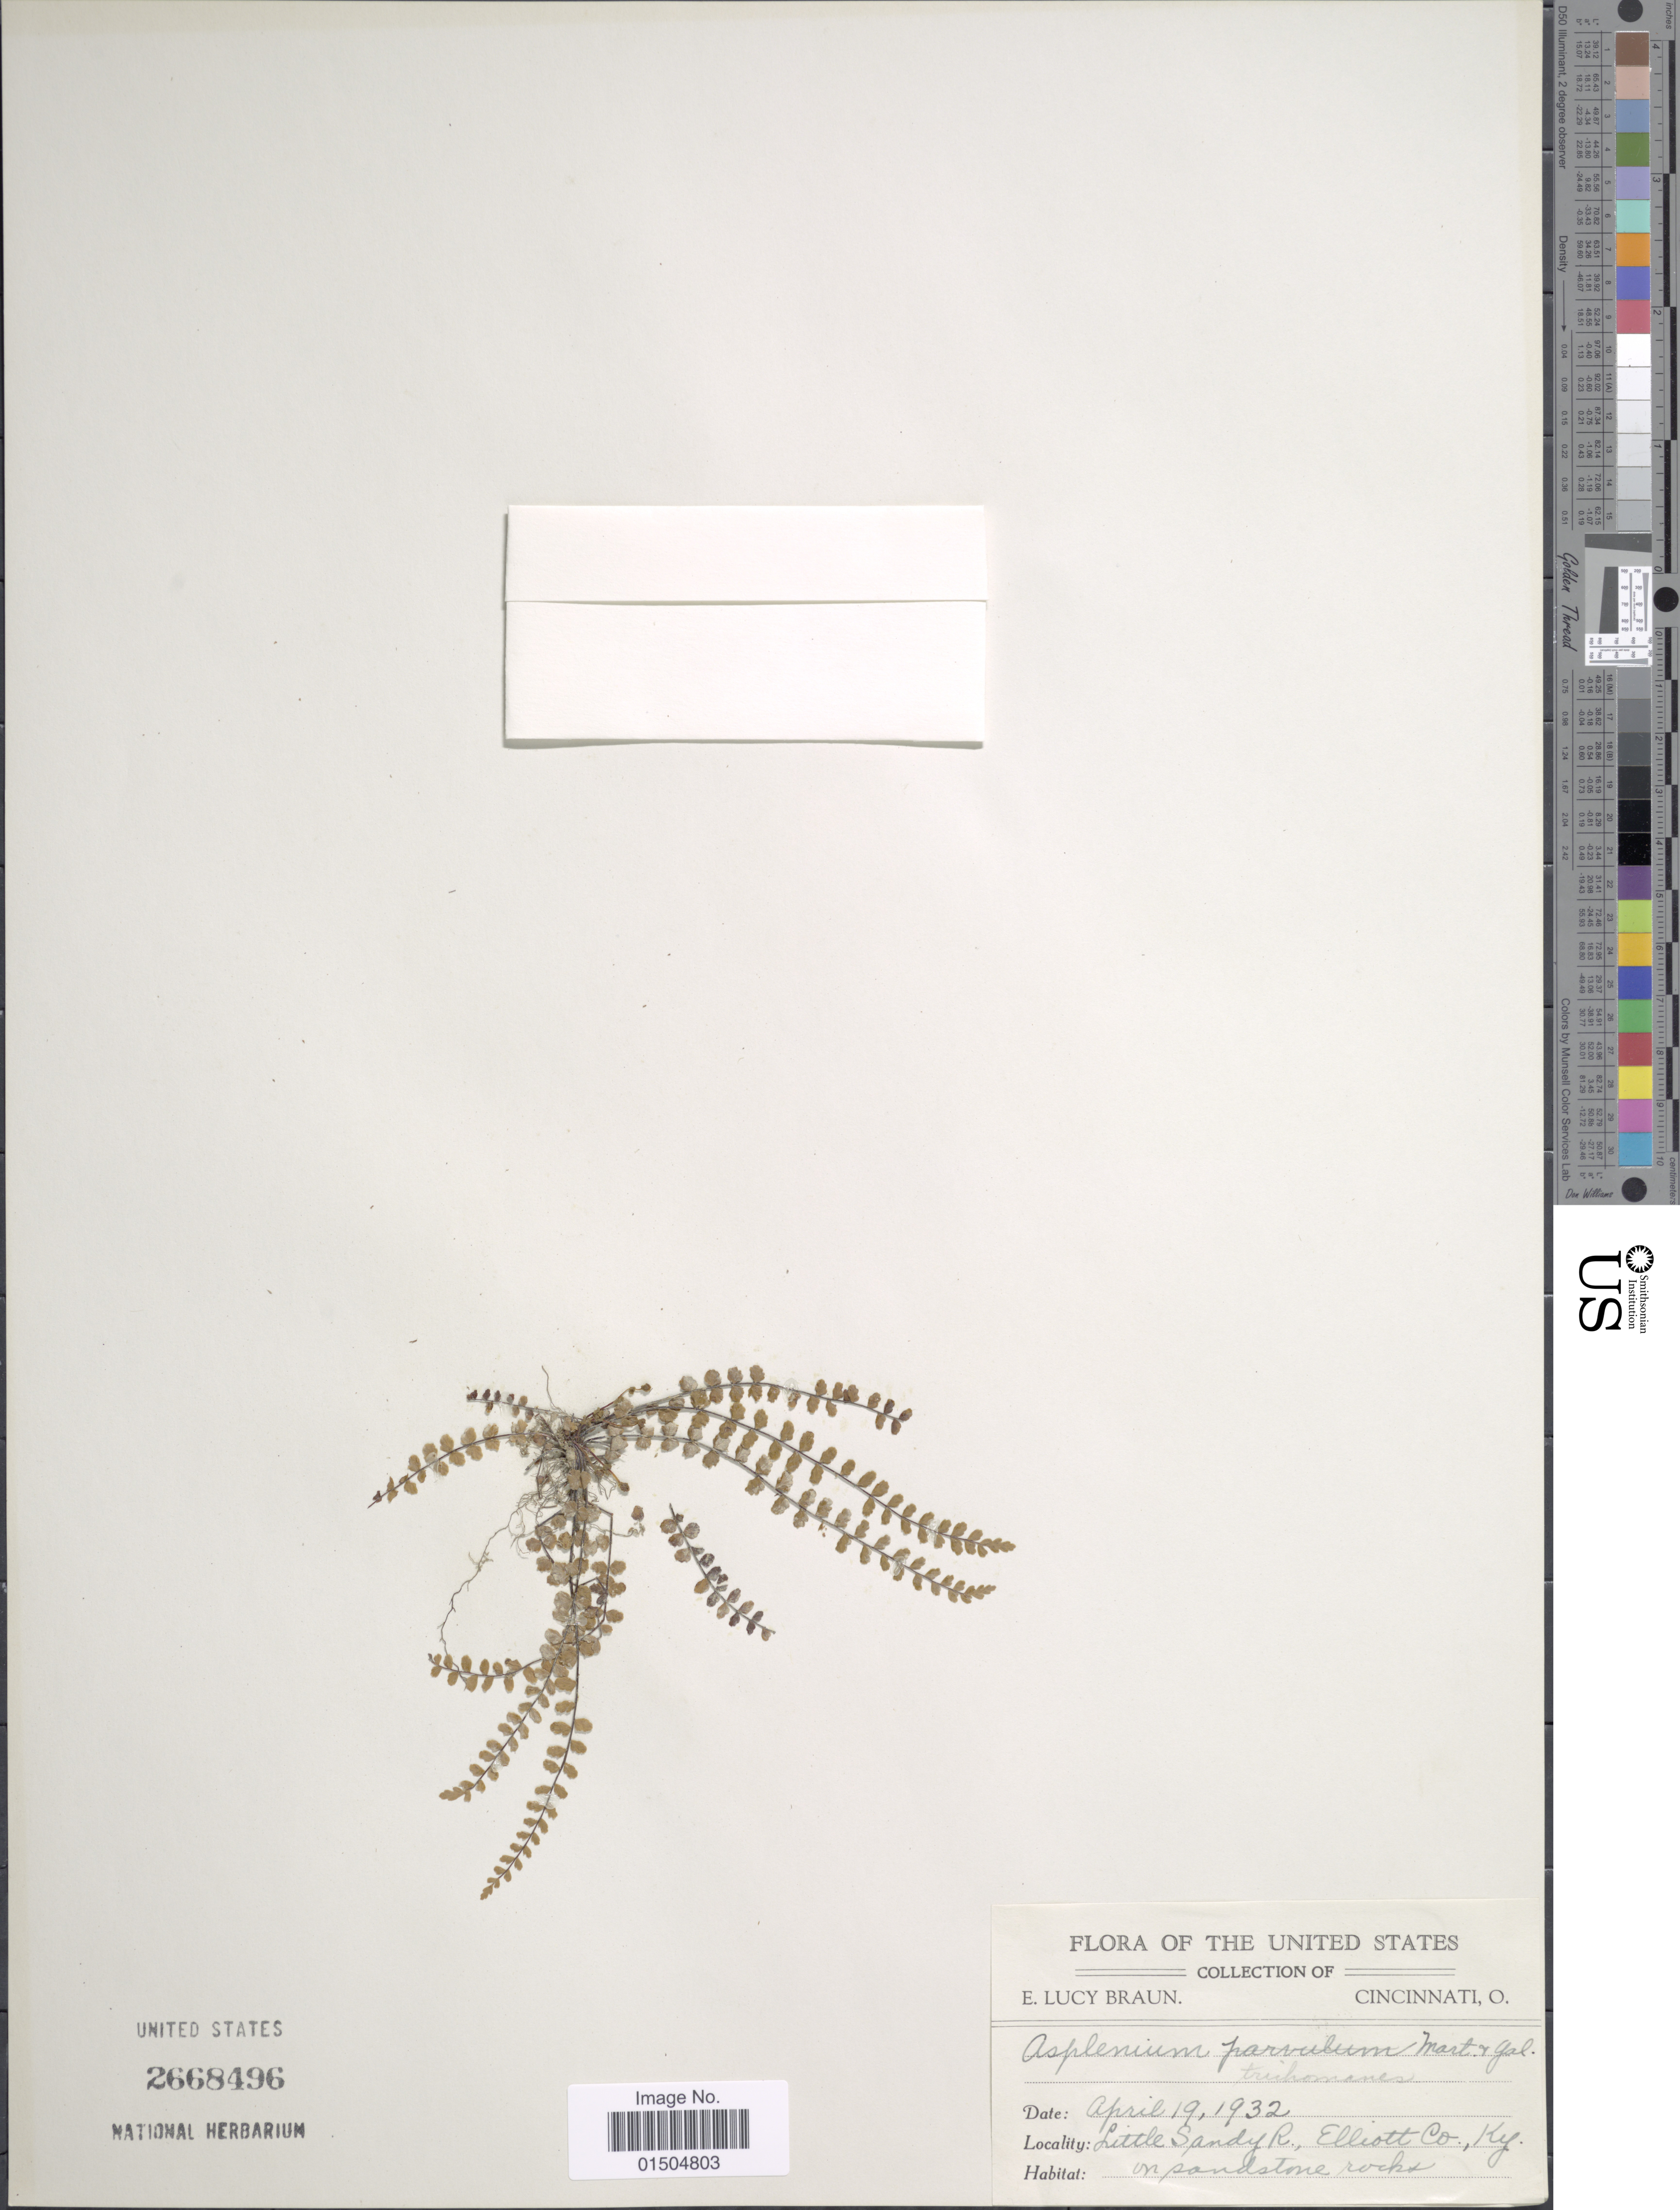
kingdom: Plantae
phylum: Tracheophyta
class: Polypodiopsida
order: Polypodiales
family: Aspleniaceae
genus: Asplenium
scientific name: Asplenium trichomanes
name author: L.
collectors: E. L. Braun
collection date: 1932-04-19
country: United States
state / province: Kentucky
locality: Little Sandy R., Elliot Co.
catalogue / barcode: US 2668496